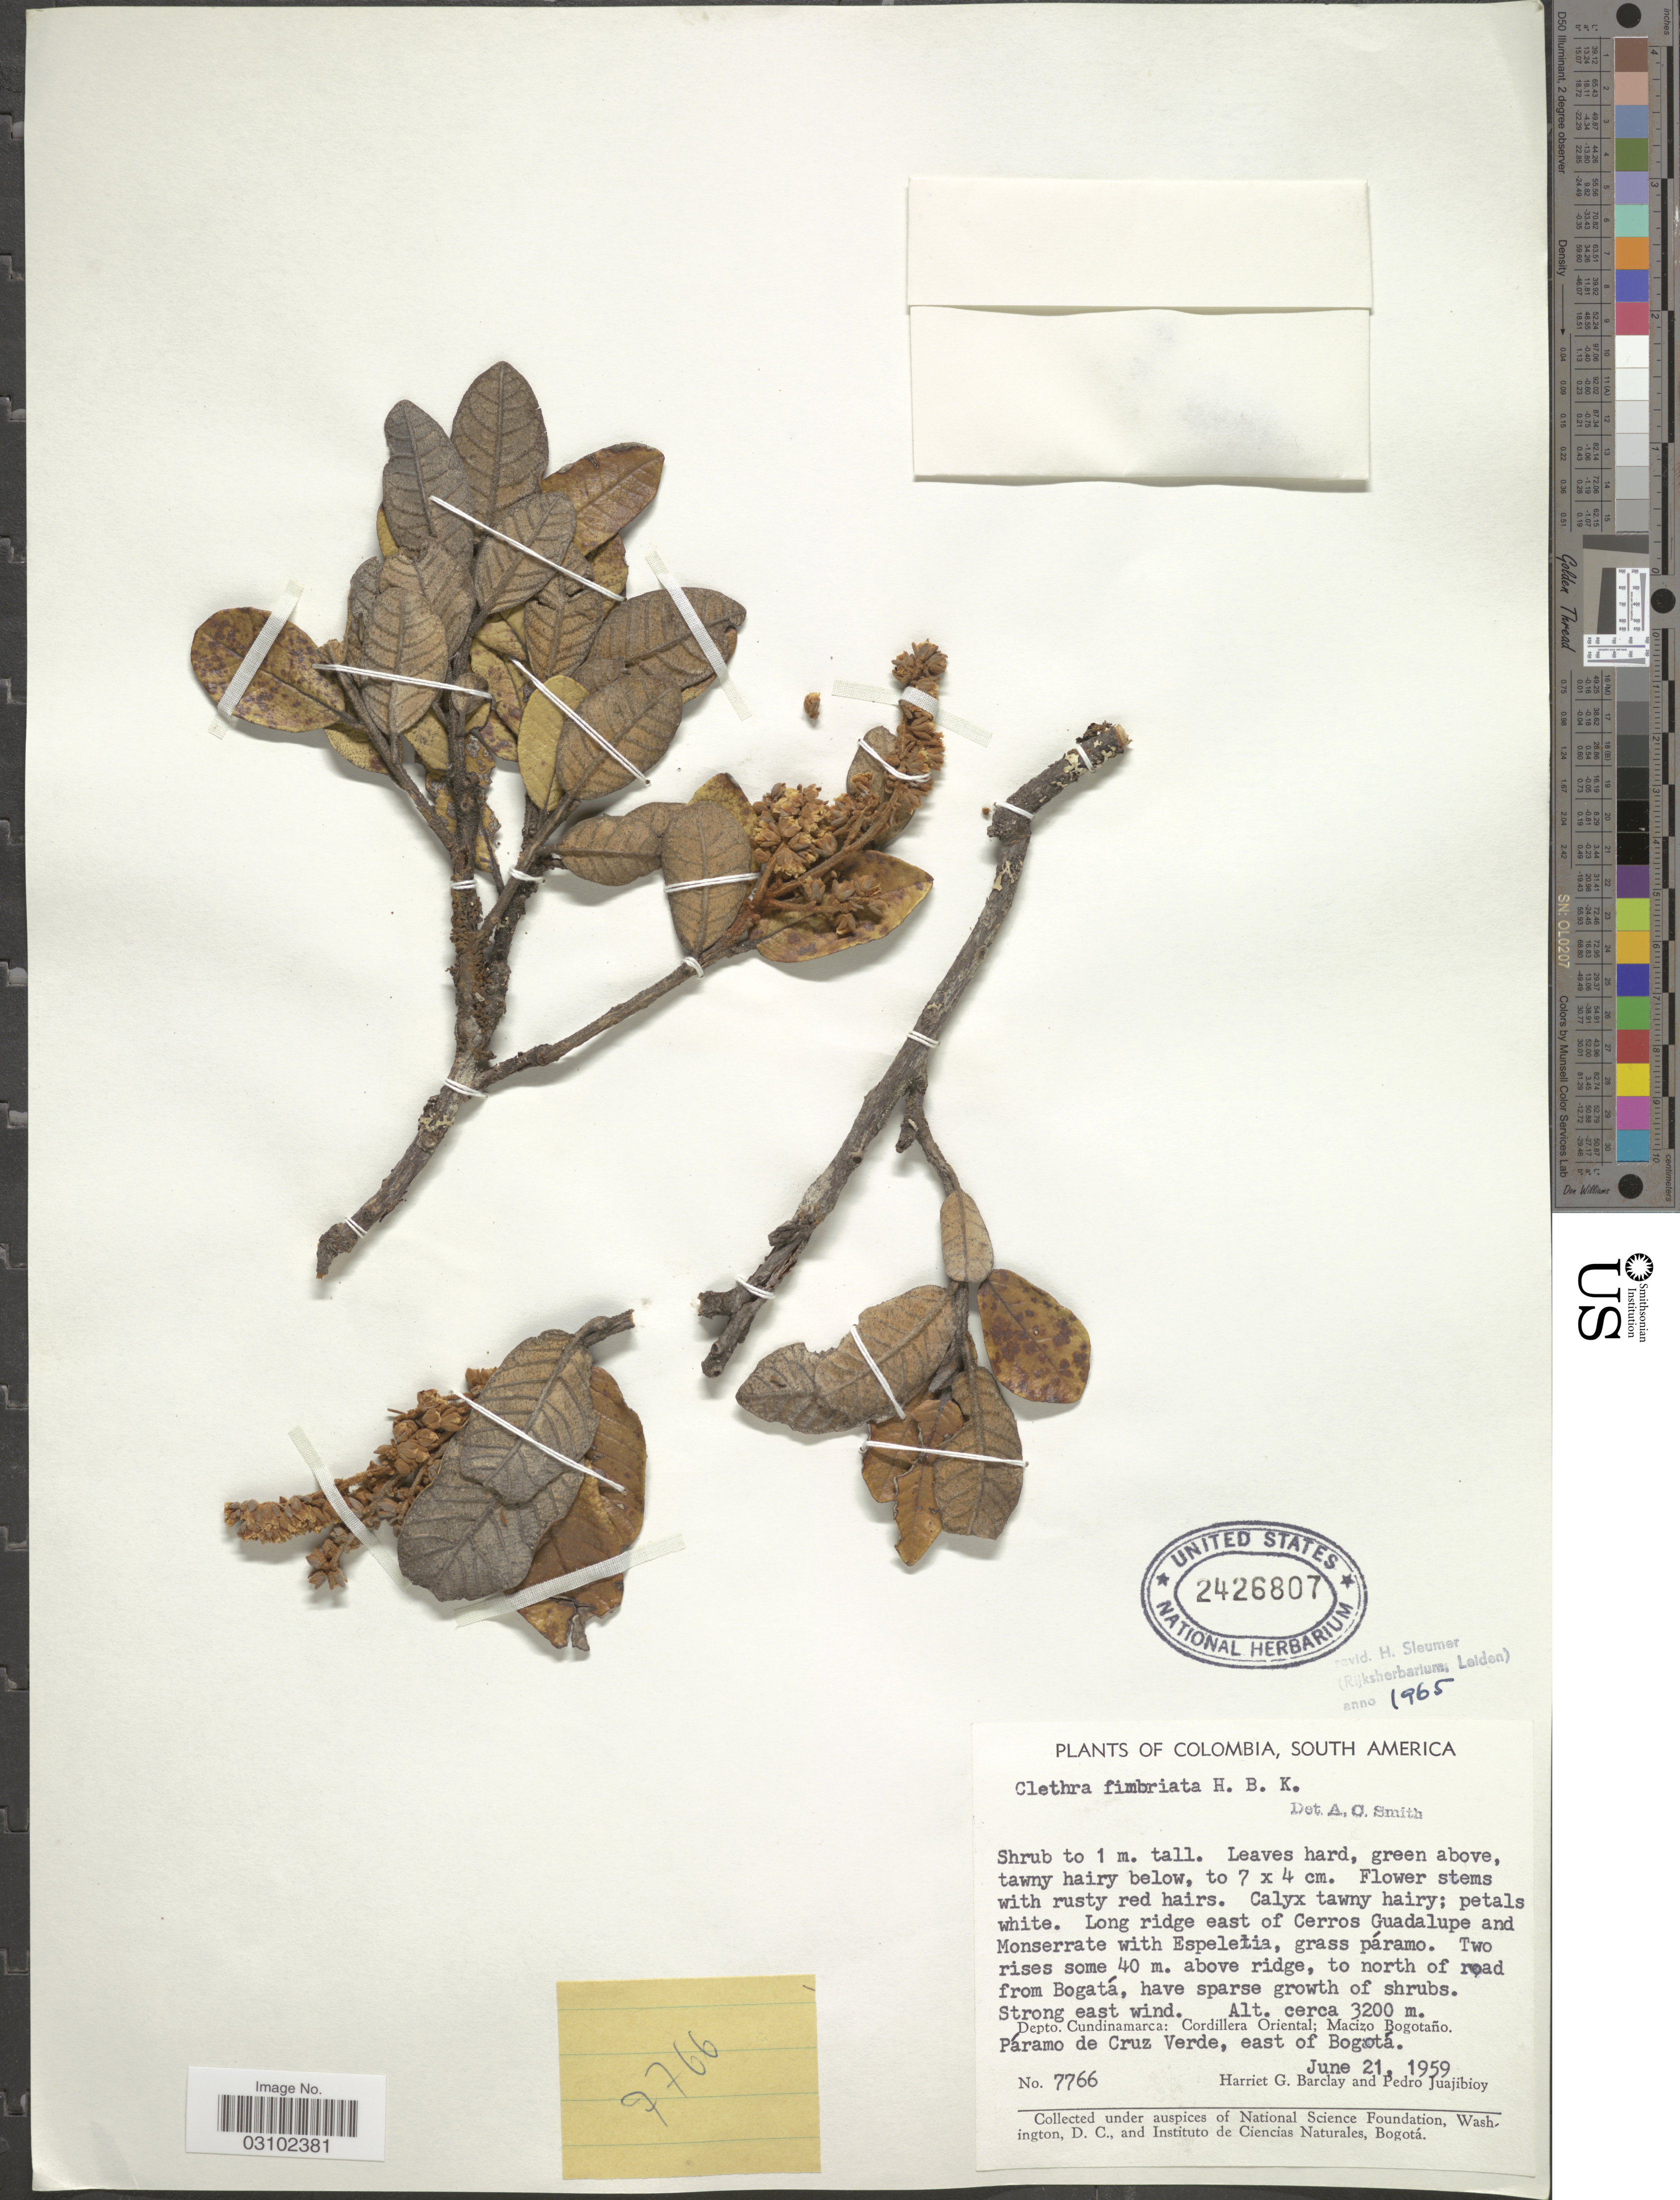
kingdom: Plantae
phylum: Tracheophyta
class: Magnoliopsida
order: Ericales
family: Clethraceae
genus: Clethra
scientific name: Clethra fimbriata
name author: Kunth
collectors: H. G. Barclay & P. Juajibioy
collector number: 7766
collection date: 1959-06-21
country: Colombia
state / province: Cundinamarca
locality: Two rises some 40 m. above ridge, to north of road from Bogotá. Depto. Cundinamarca: Cordillera Oriental; Macizo Bogotaño, Páramo de Cruz Verde, east of Bogota.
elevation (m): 3200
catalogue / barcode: US 2426807